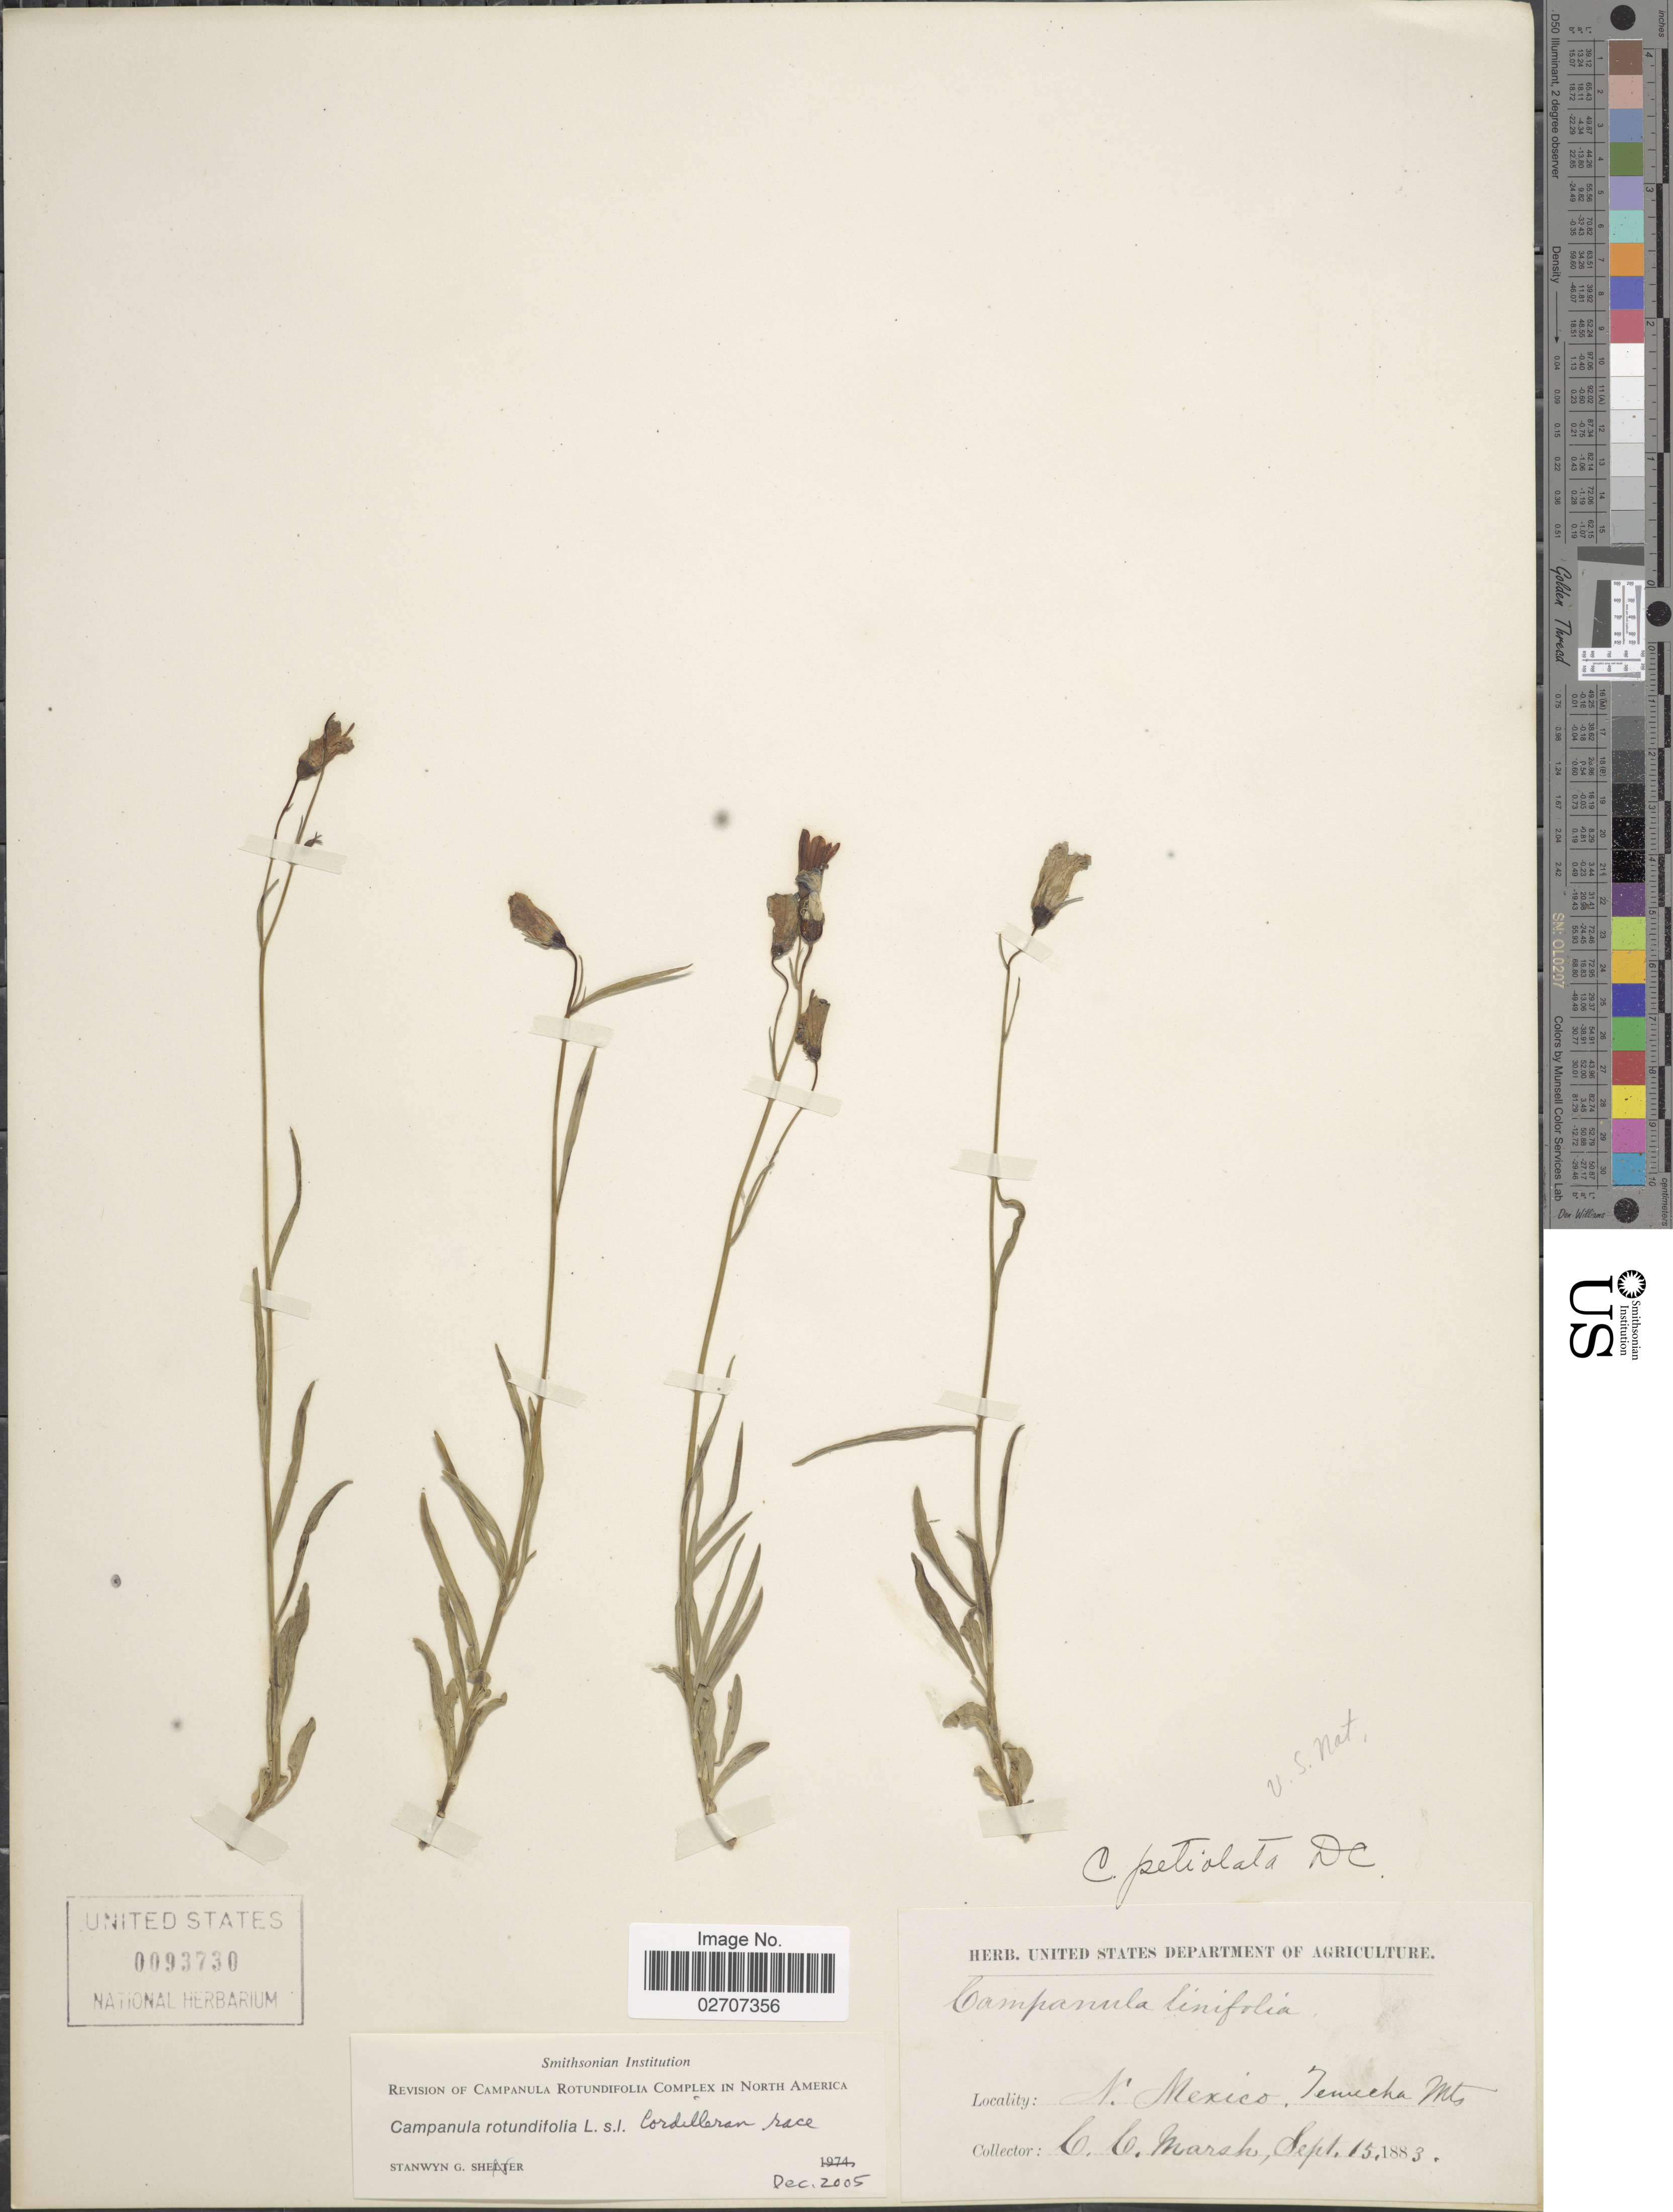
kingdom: Plantae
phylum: Tracheophyta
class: Magnoliopsida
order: Asterales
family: Campanulaceae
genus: Campanula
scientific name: Campanula rotundifolia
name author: L.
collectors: C. C. Marsh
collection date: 1883-09-15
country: United States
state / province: New Mexico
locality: N. Mexico, Tenicha Mts.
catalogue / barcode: US 93730